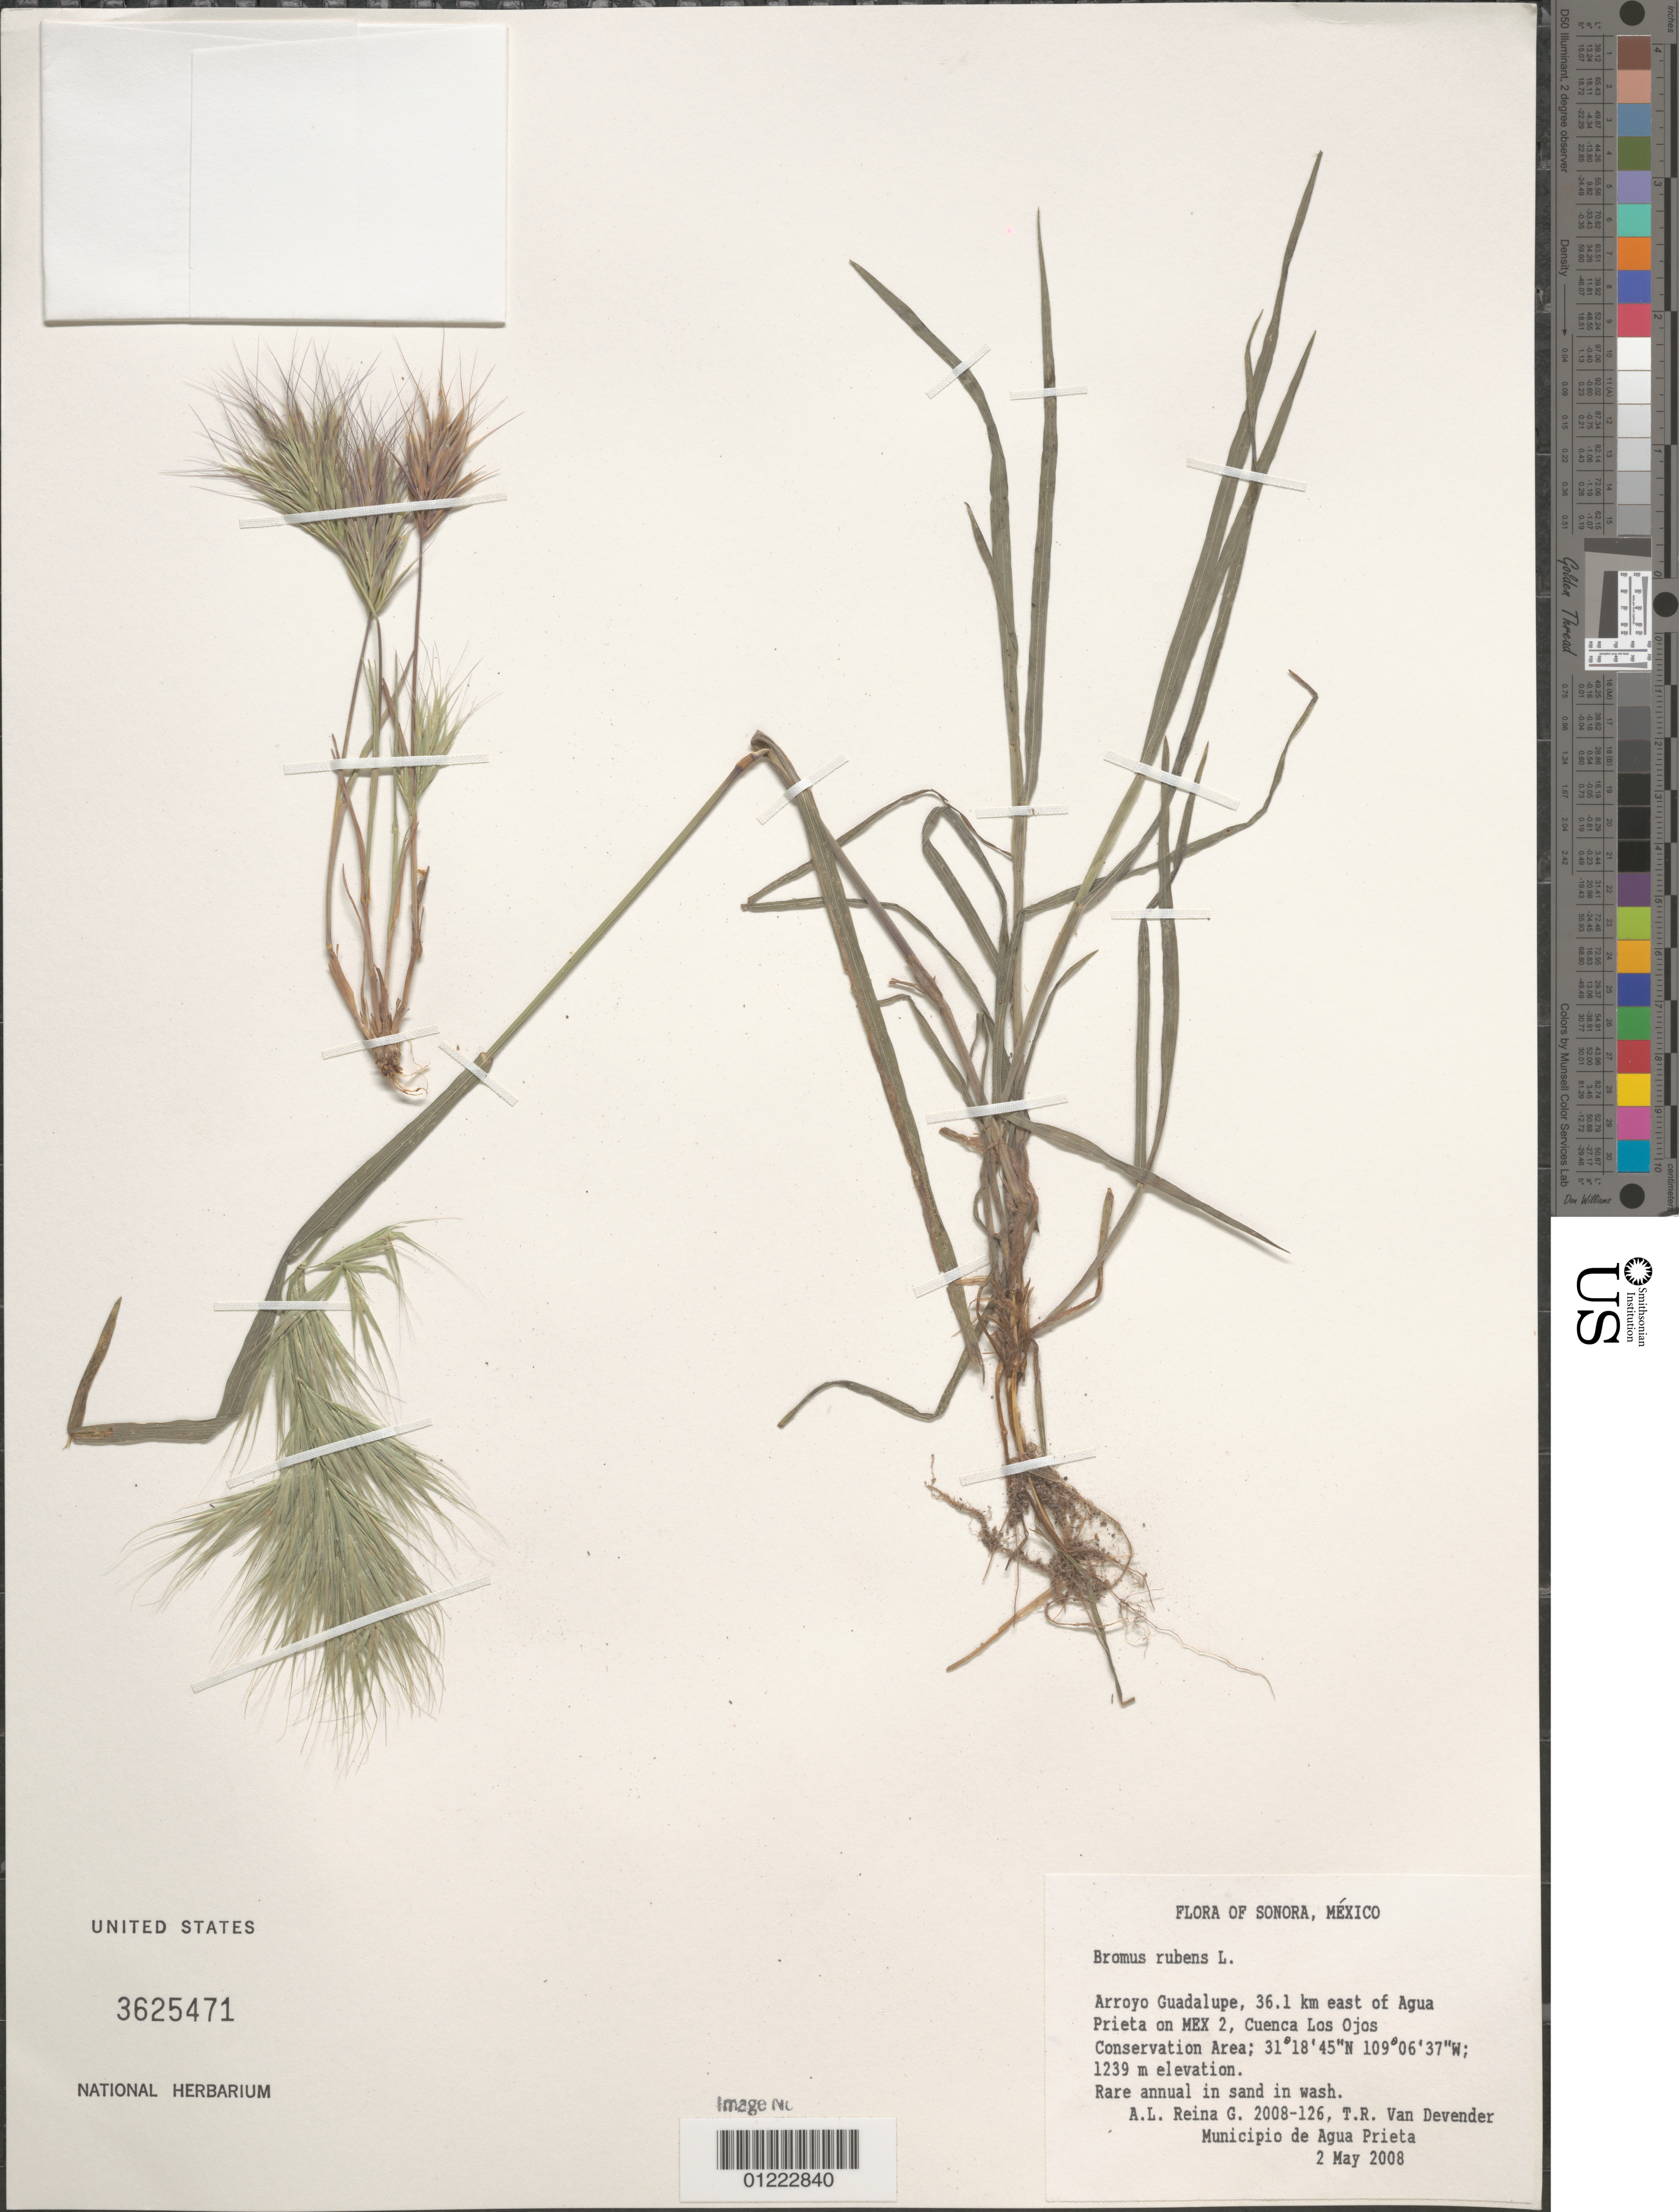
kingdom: Plantae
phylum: Tracheophyta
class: Liliopsida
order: Poales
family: Poaceae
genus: Bromus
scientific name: Bromus rubens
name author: L.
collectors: A. L. Reina G. & T. R. Van Devender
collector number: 2008-126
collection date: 2008-05-02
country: Mexico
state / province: Sonora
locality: Municipio de Agua Prieta Arroyo Guadalupe, 36.1 km east of Agua Prieta on MEX 2, Cuenca Los Ojos Conservation Area;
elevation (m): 1239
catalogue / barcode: US 3625471